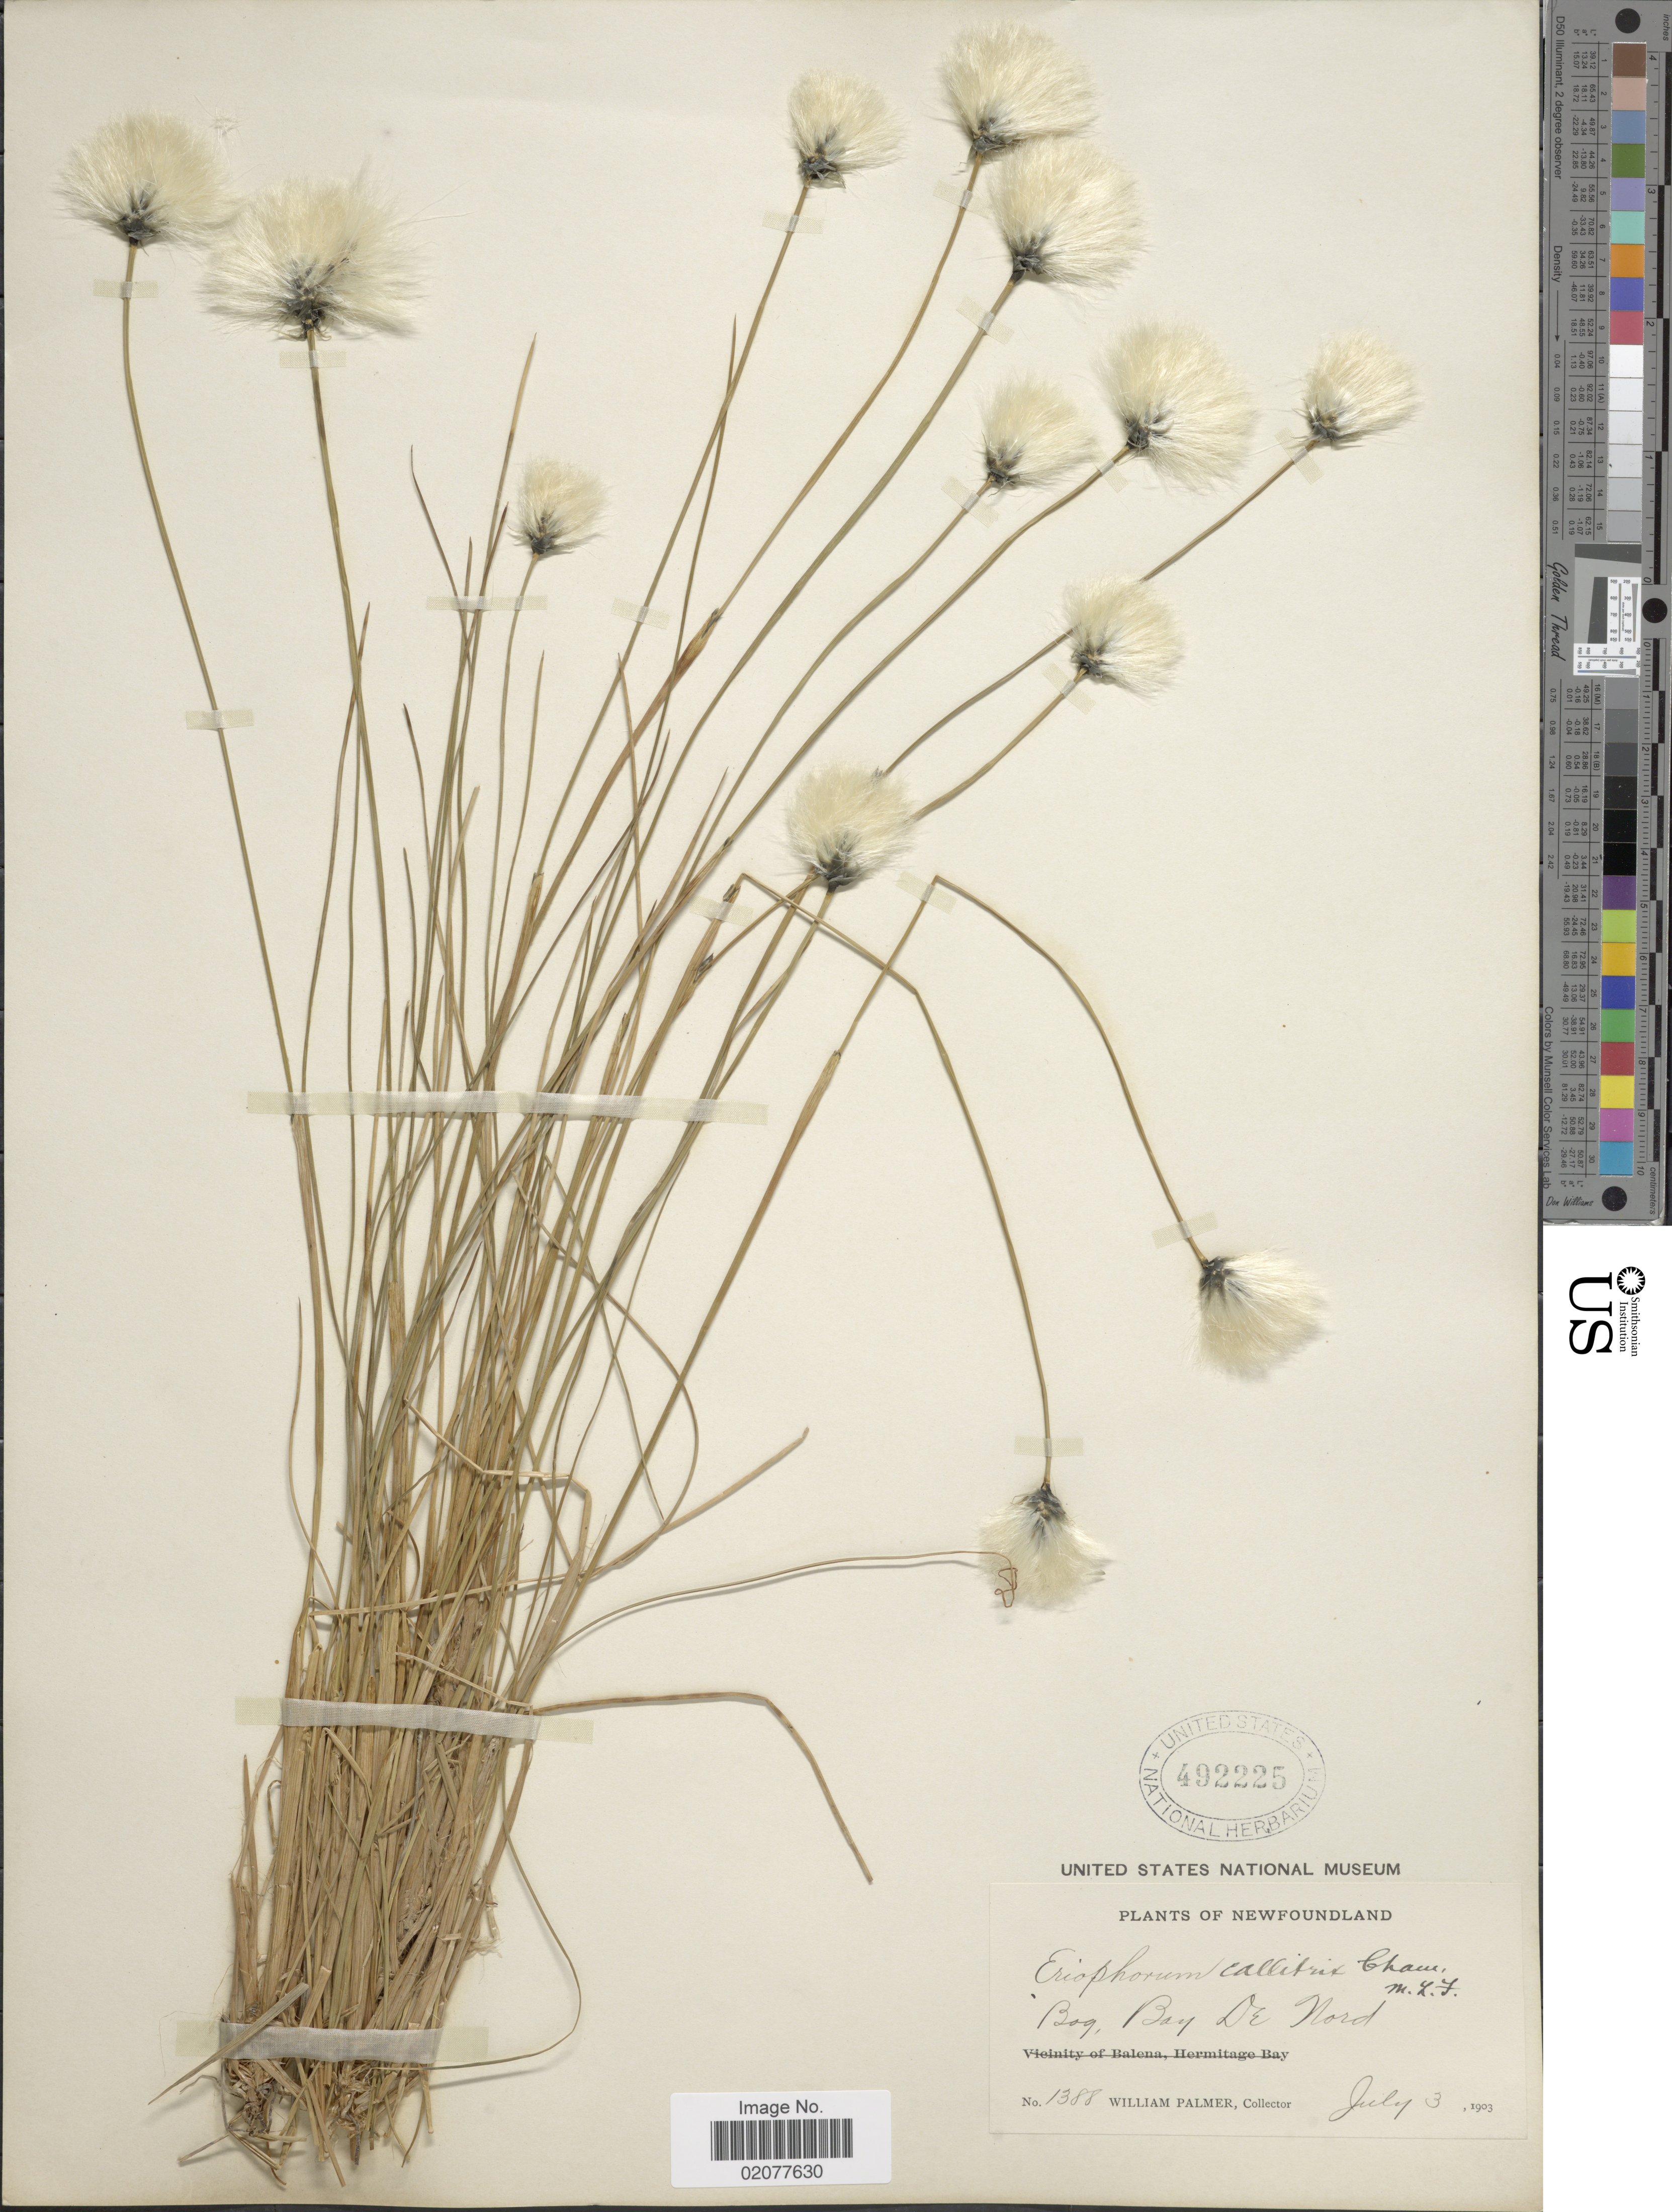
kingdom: Plantae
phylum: Tracheophyta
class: Liliopsida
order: Poales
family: Cyperaceae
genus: Eriophorum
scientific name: Eriophorum spissum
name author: Fernald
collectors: W. Palmer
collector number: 1388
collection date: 1903-07-03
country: Canada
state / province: Newfoundland and Labrador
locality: Newfoundland. Bog, Bay De Nord.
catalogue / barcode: US 492225